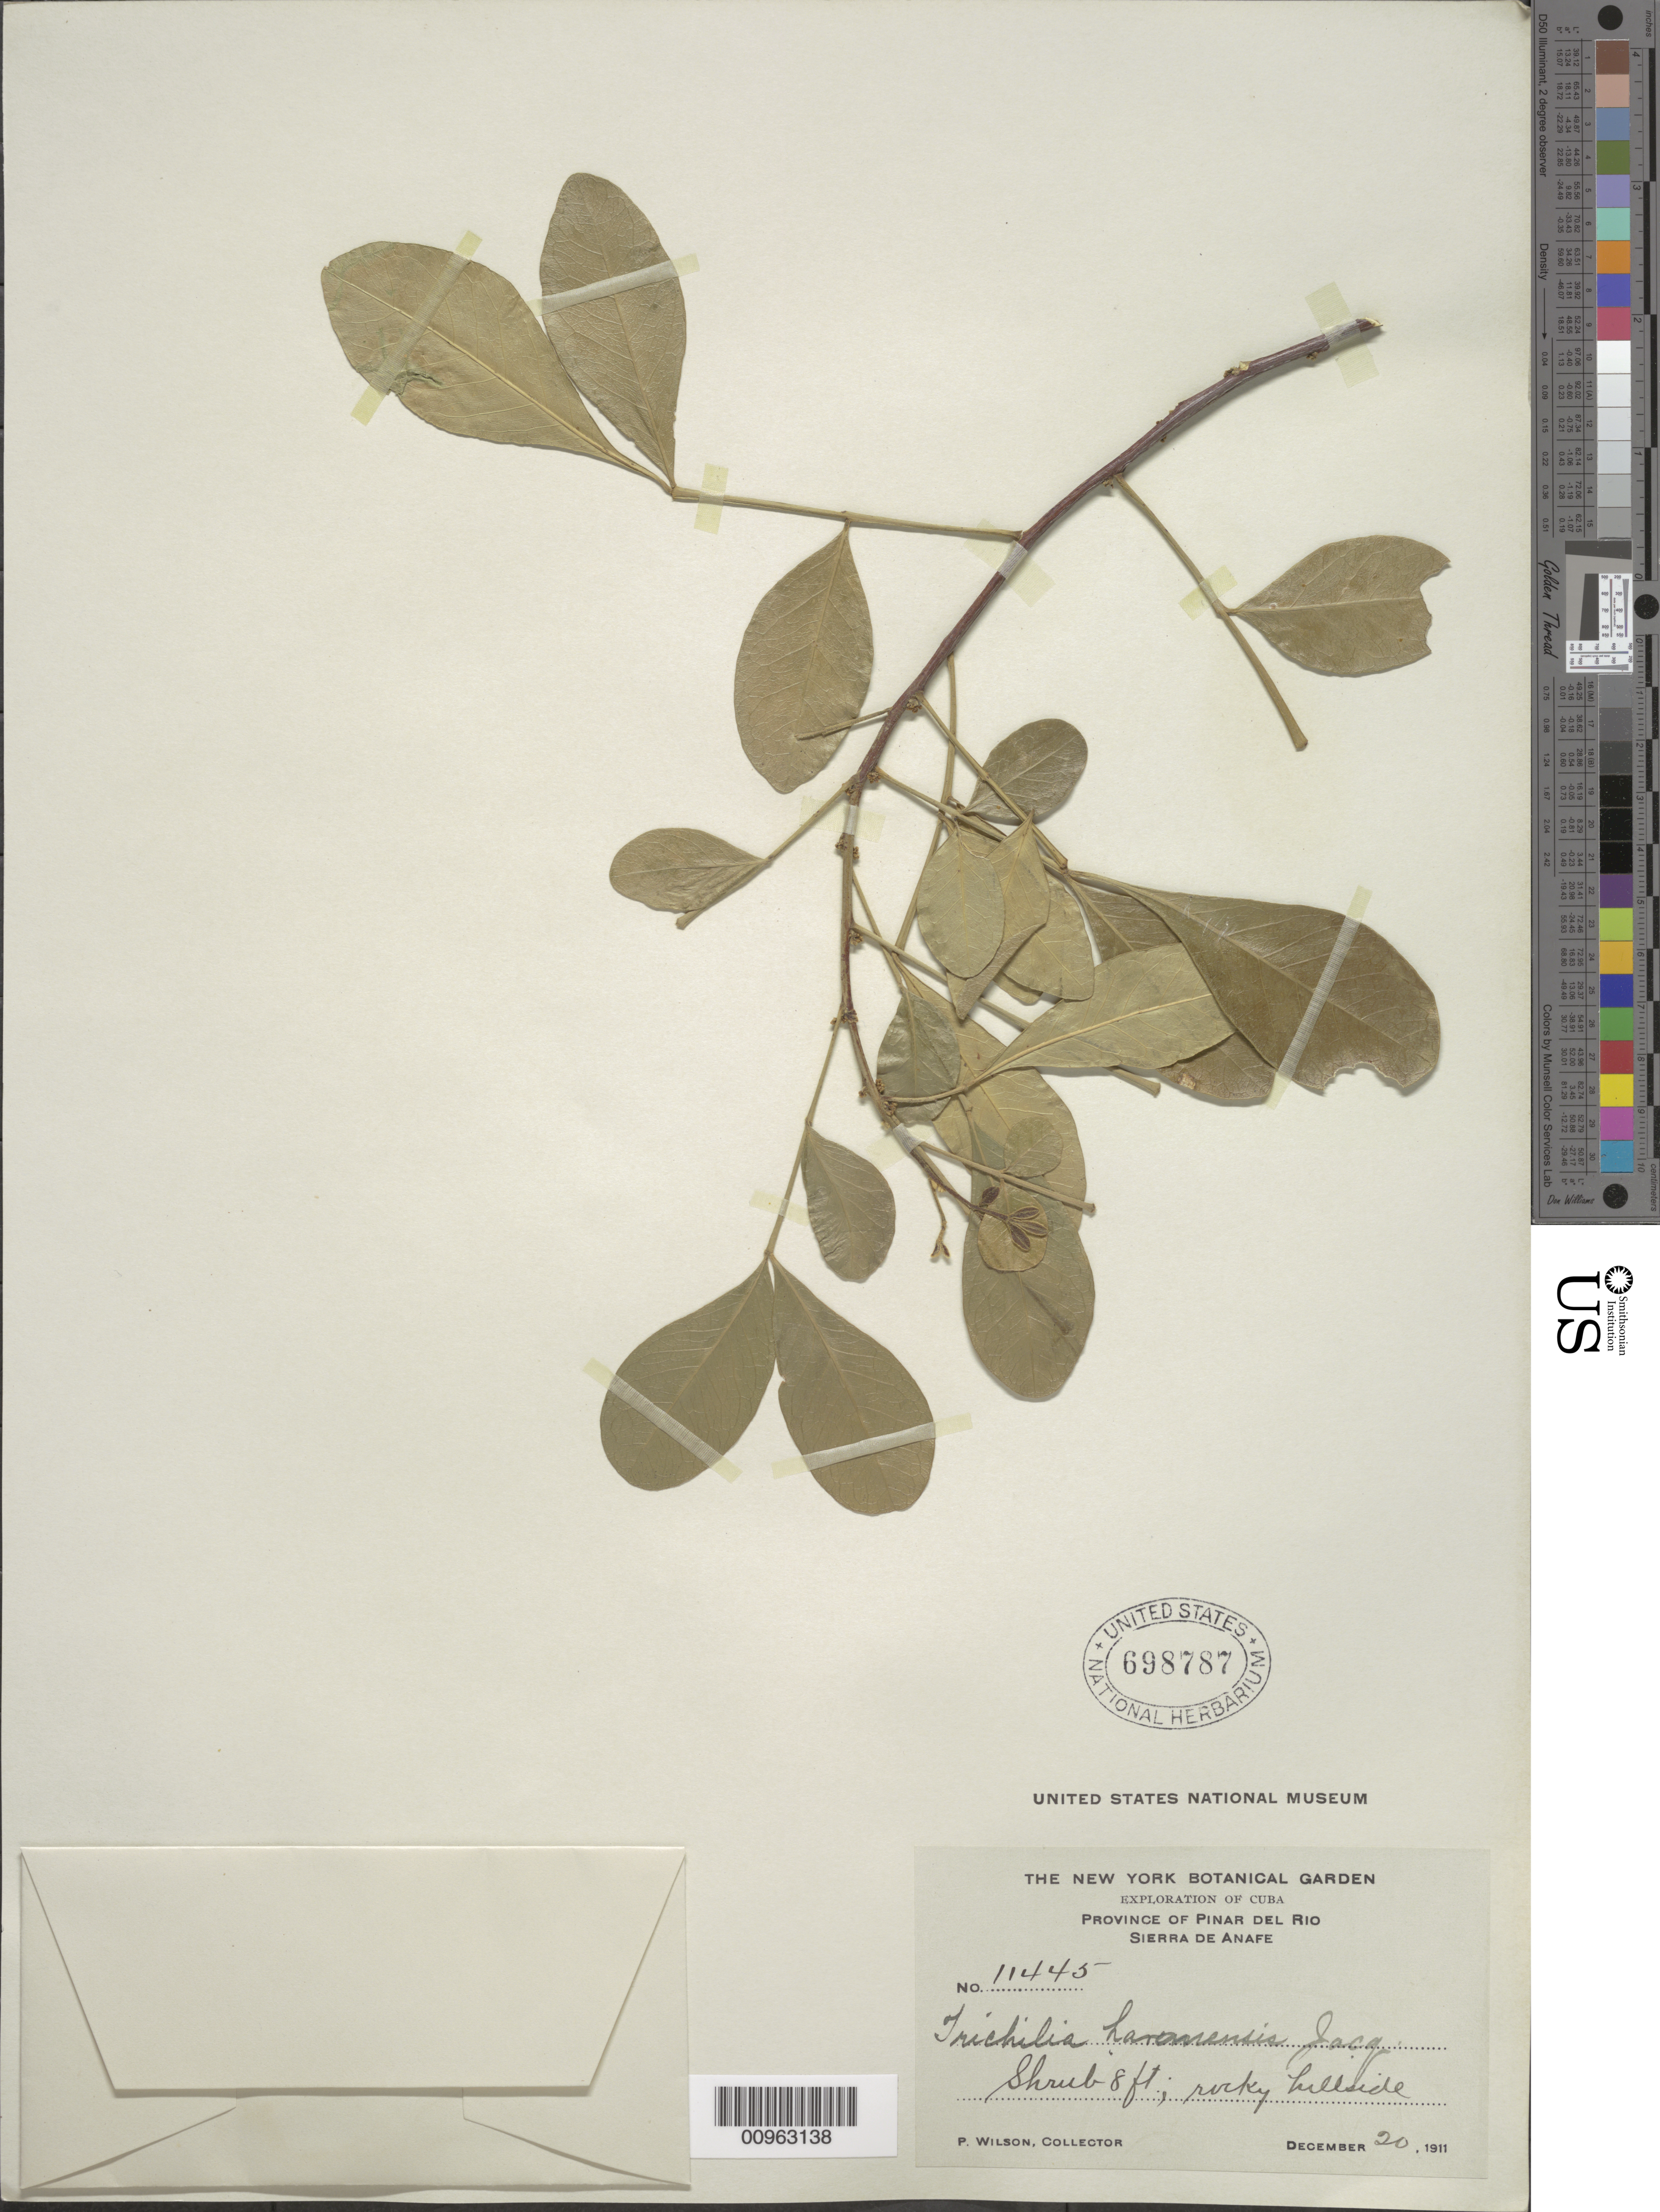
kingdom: Plantae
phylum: Tracheophyta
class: Magnoliopsida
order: Sapindales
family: Meliaceae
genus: Trichilia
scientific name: Trichilia havanensis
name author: Jacq.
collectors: P. Wilson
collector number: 11445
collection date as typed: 20 Dec 1911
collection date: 1911-12-20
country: Cuba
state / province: Pinar del Rio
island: Cuba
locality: Sierra de Anafe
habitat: Rocky hillside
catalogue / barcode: US 698787